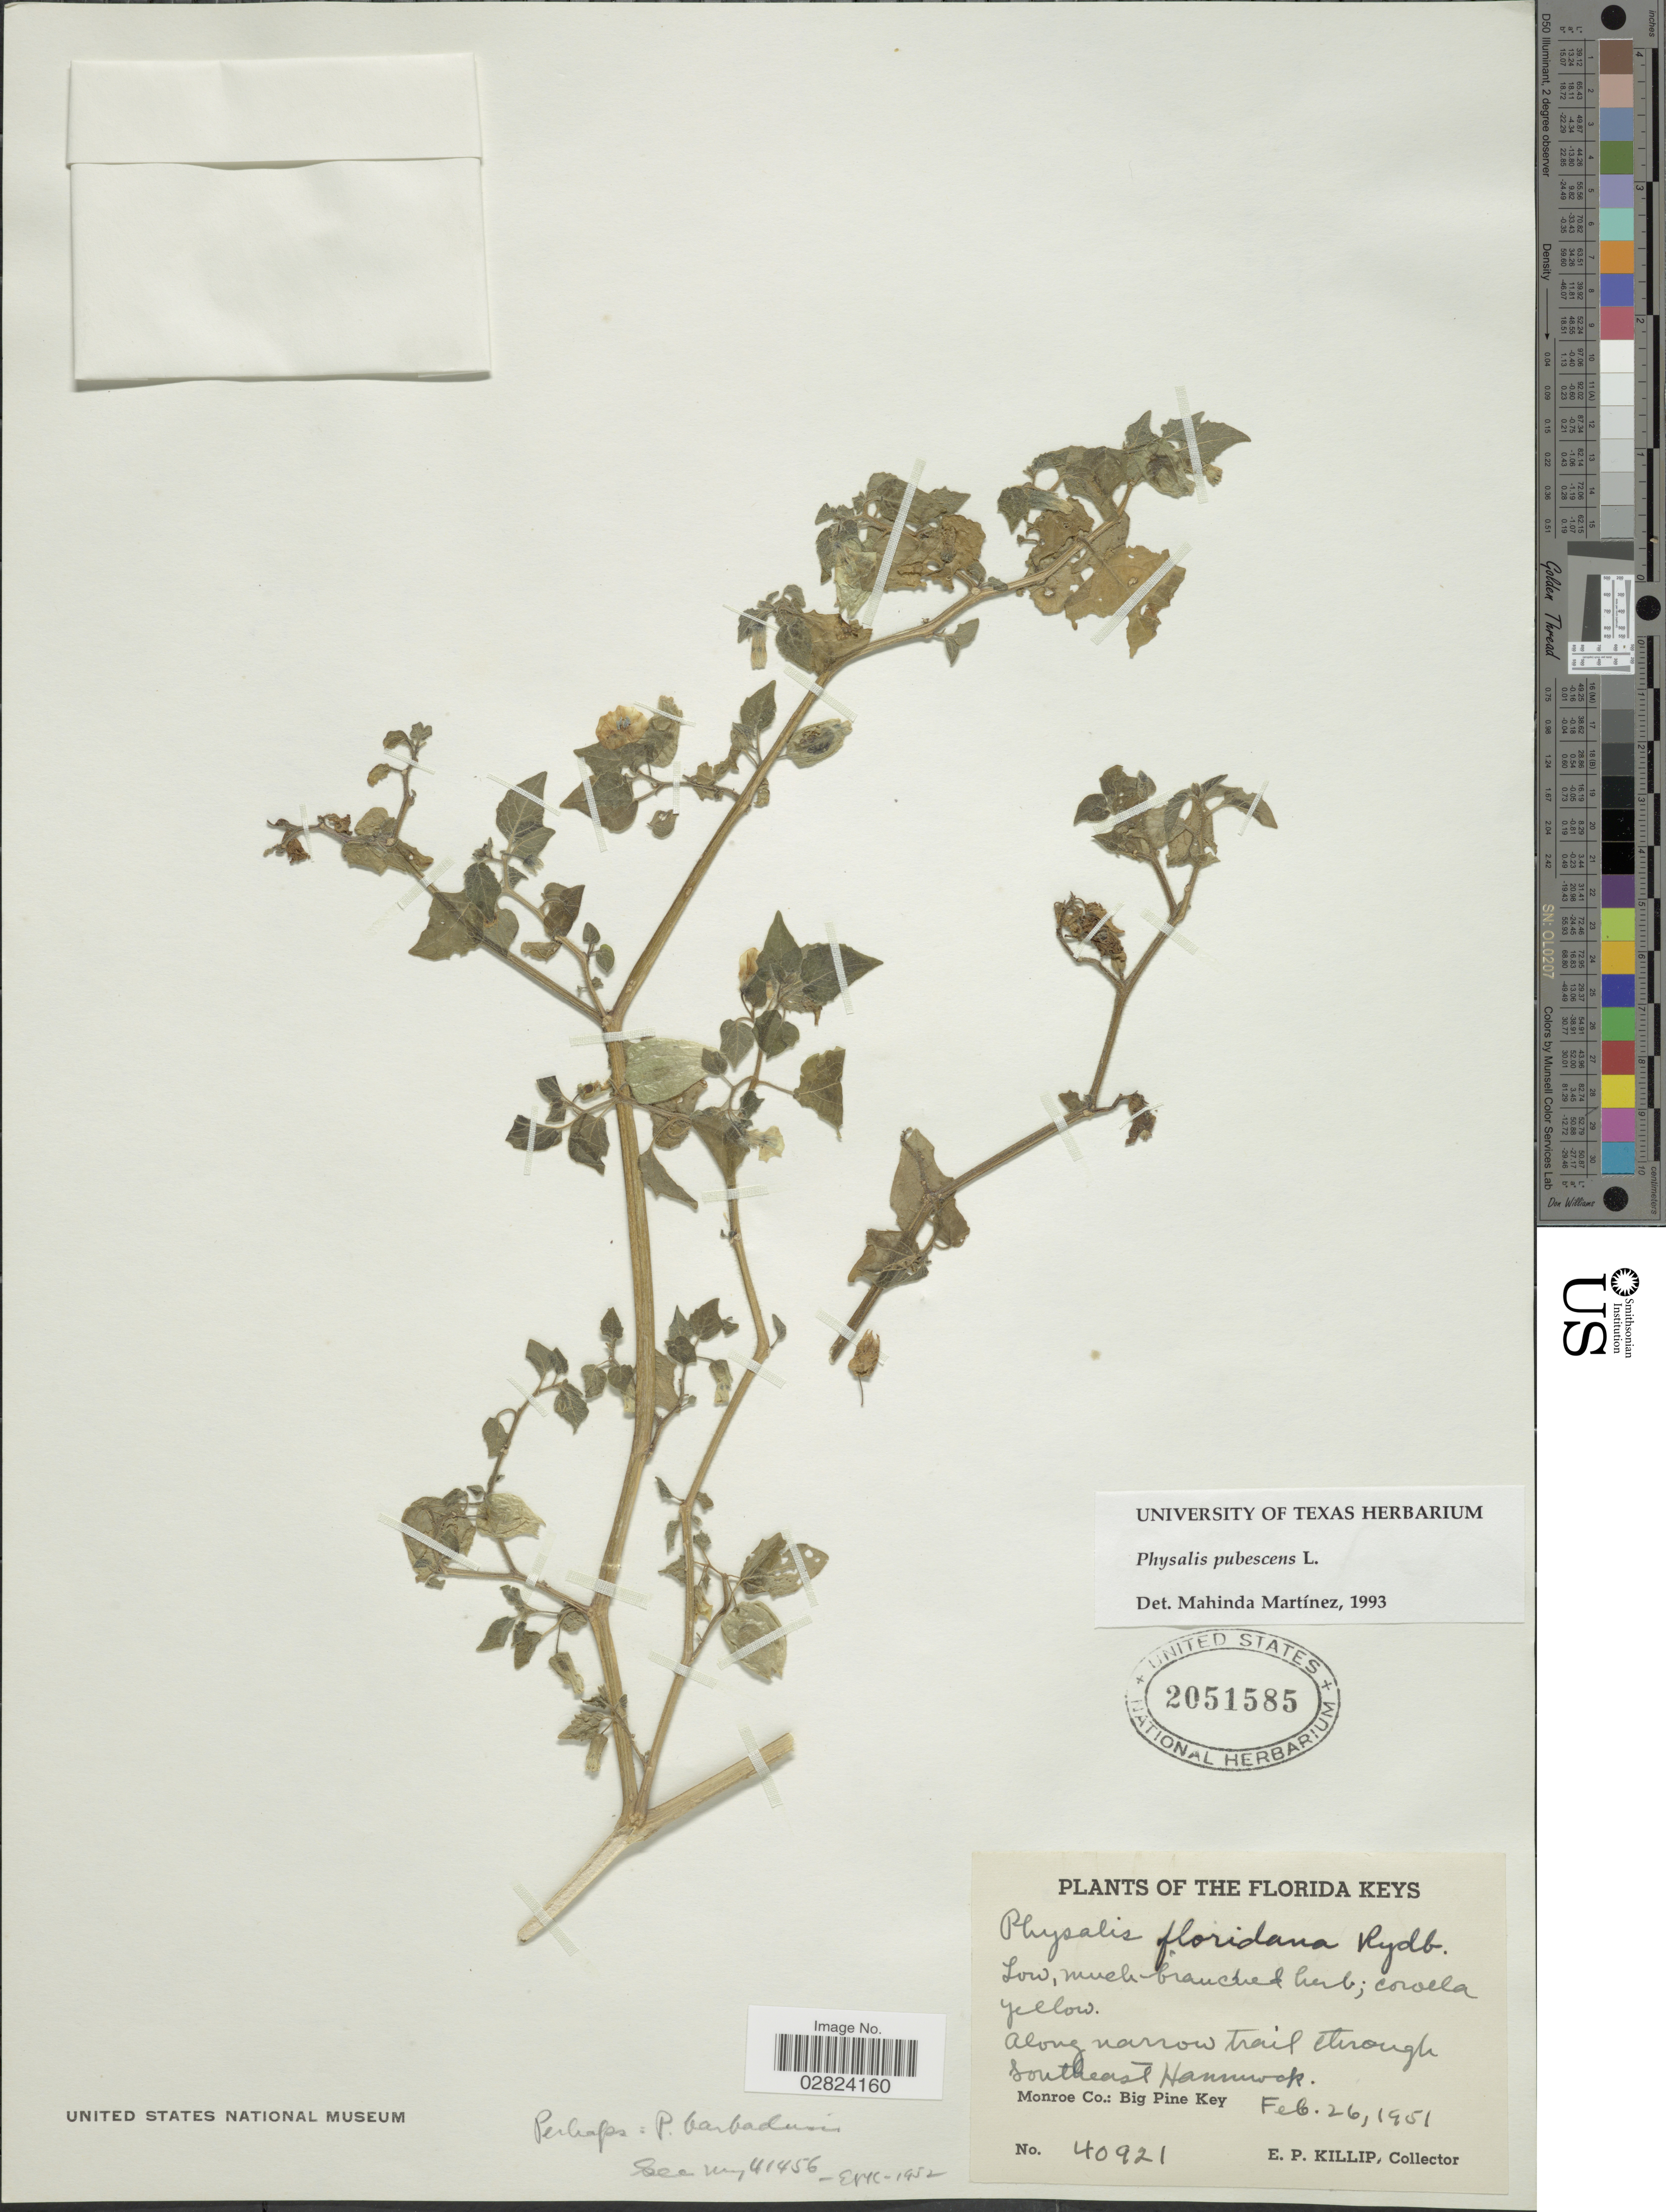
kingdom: Plantae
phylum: Tracheophyta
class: Magnoliopsida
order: Solanales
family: Solanaceae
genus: Physalis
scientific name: Physalis pubescens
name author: L.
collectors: E. P. Killip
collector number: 40921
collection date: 1951-02-26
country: United States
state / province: Florida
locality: The Florida Keys. Along narrow trail through Southeast Hammock. Monroe Co.: Big Pine Key.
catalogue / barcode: US 2051585